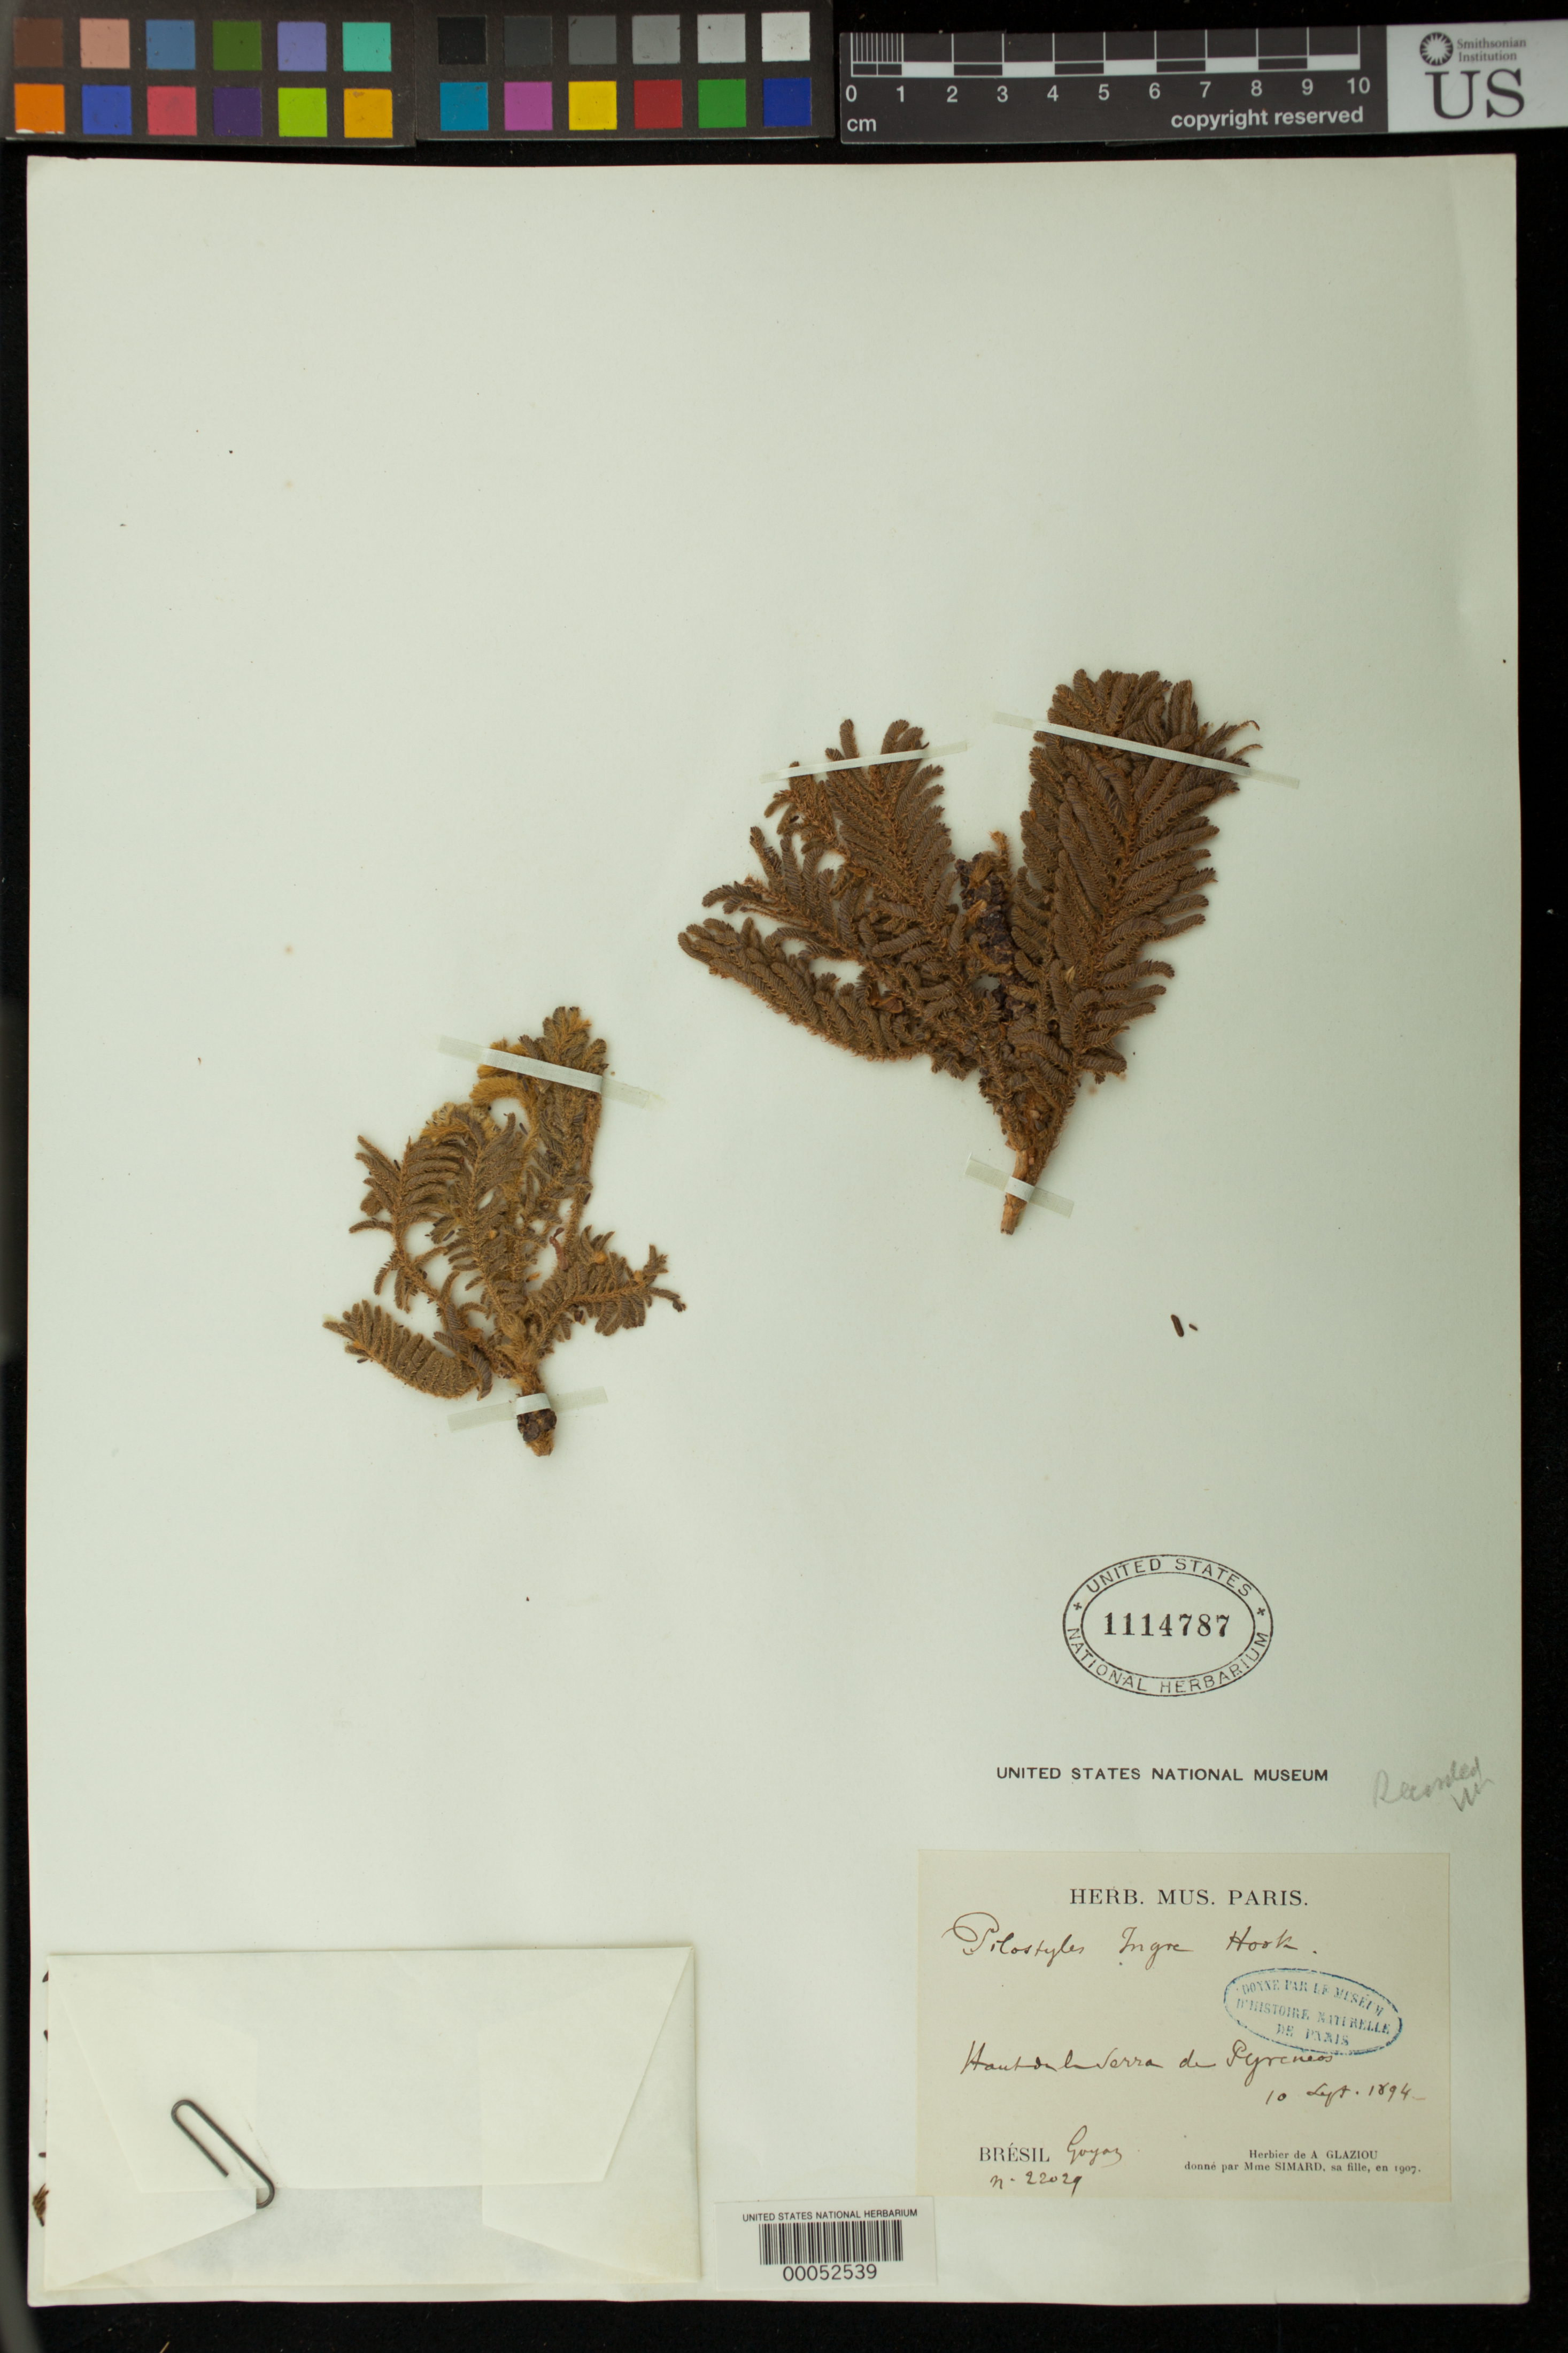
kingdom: Plantae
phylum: Tracheophyta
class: Magnoliopsida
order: Cucurbitales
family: Apodanthaceae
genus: Pilostyles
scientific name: Pilostyles ingae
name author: (H. Karst.) Hook. f.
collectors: A. F. M. Glaziou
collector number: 22029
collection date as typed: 10 Sep 1894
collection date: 1894-09-10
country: Brazil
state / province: Goiás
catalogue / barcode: US 1114787